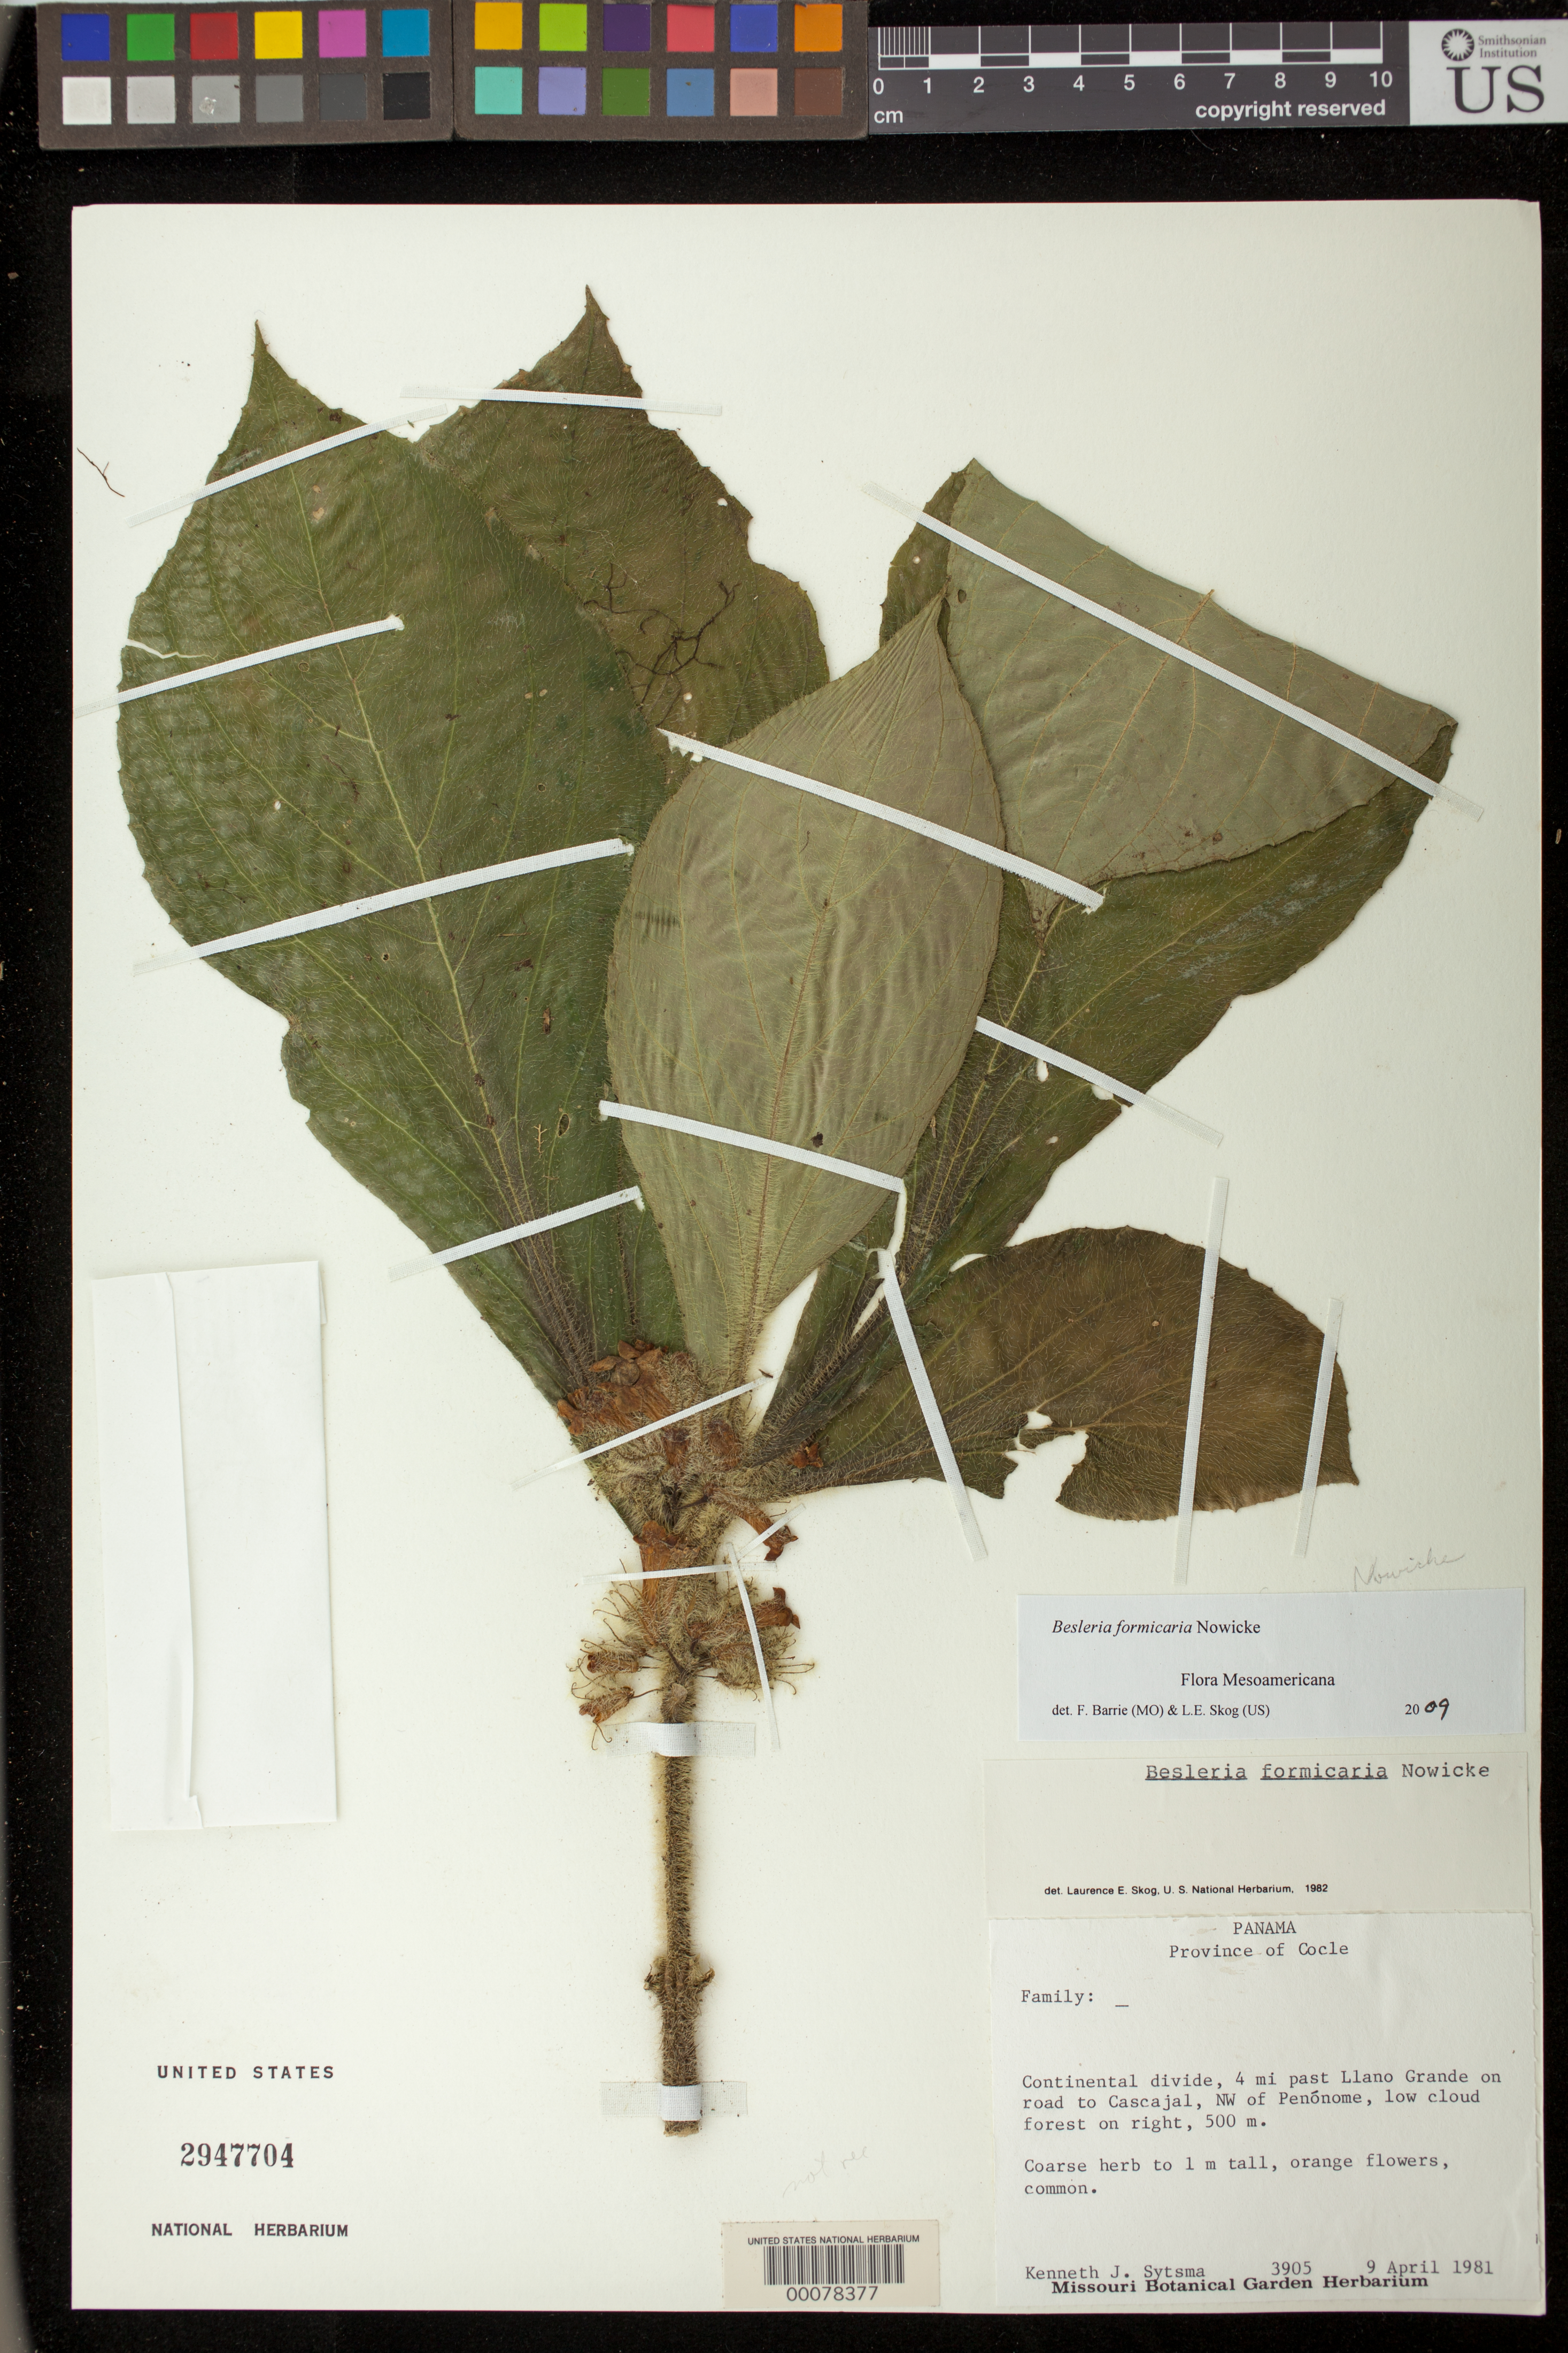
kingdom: Plantae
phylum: Tracheophyta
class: Magnoliopsida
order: Lamiales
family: Gesneriaceae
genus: Besleria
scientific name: Besleria formicaria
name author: Nowicke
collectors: K. J. Sytsma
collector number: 3905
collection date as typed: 09 Apr 1981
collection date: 1981-04-09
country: Panama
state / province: Coclé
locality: Continental Divide, 4 mi past Llano Grande on road to Cascajal, NW of Penonome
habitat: Low cloud forest on right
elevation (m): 500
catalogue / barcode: US 2947704